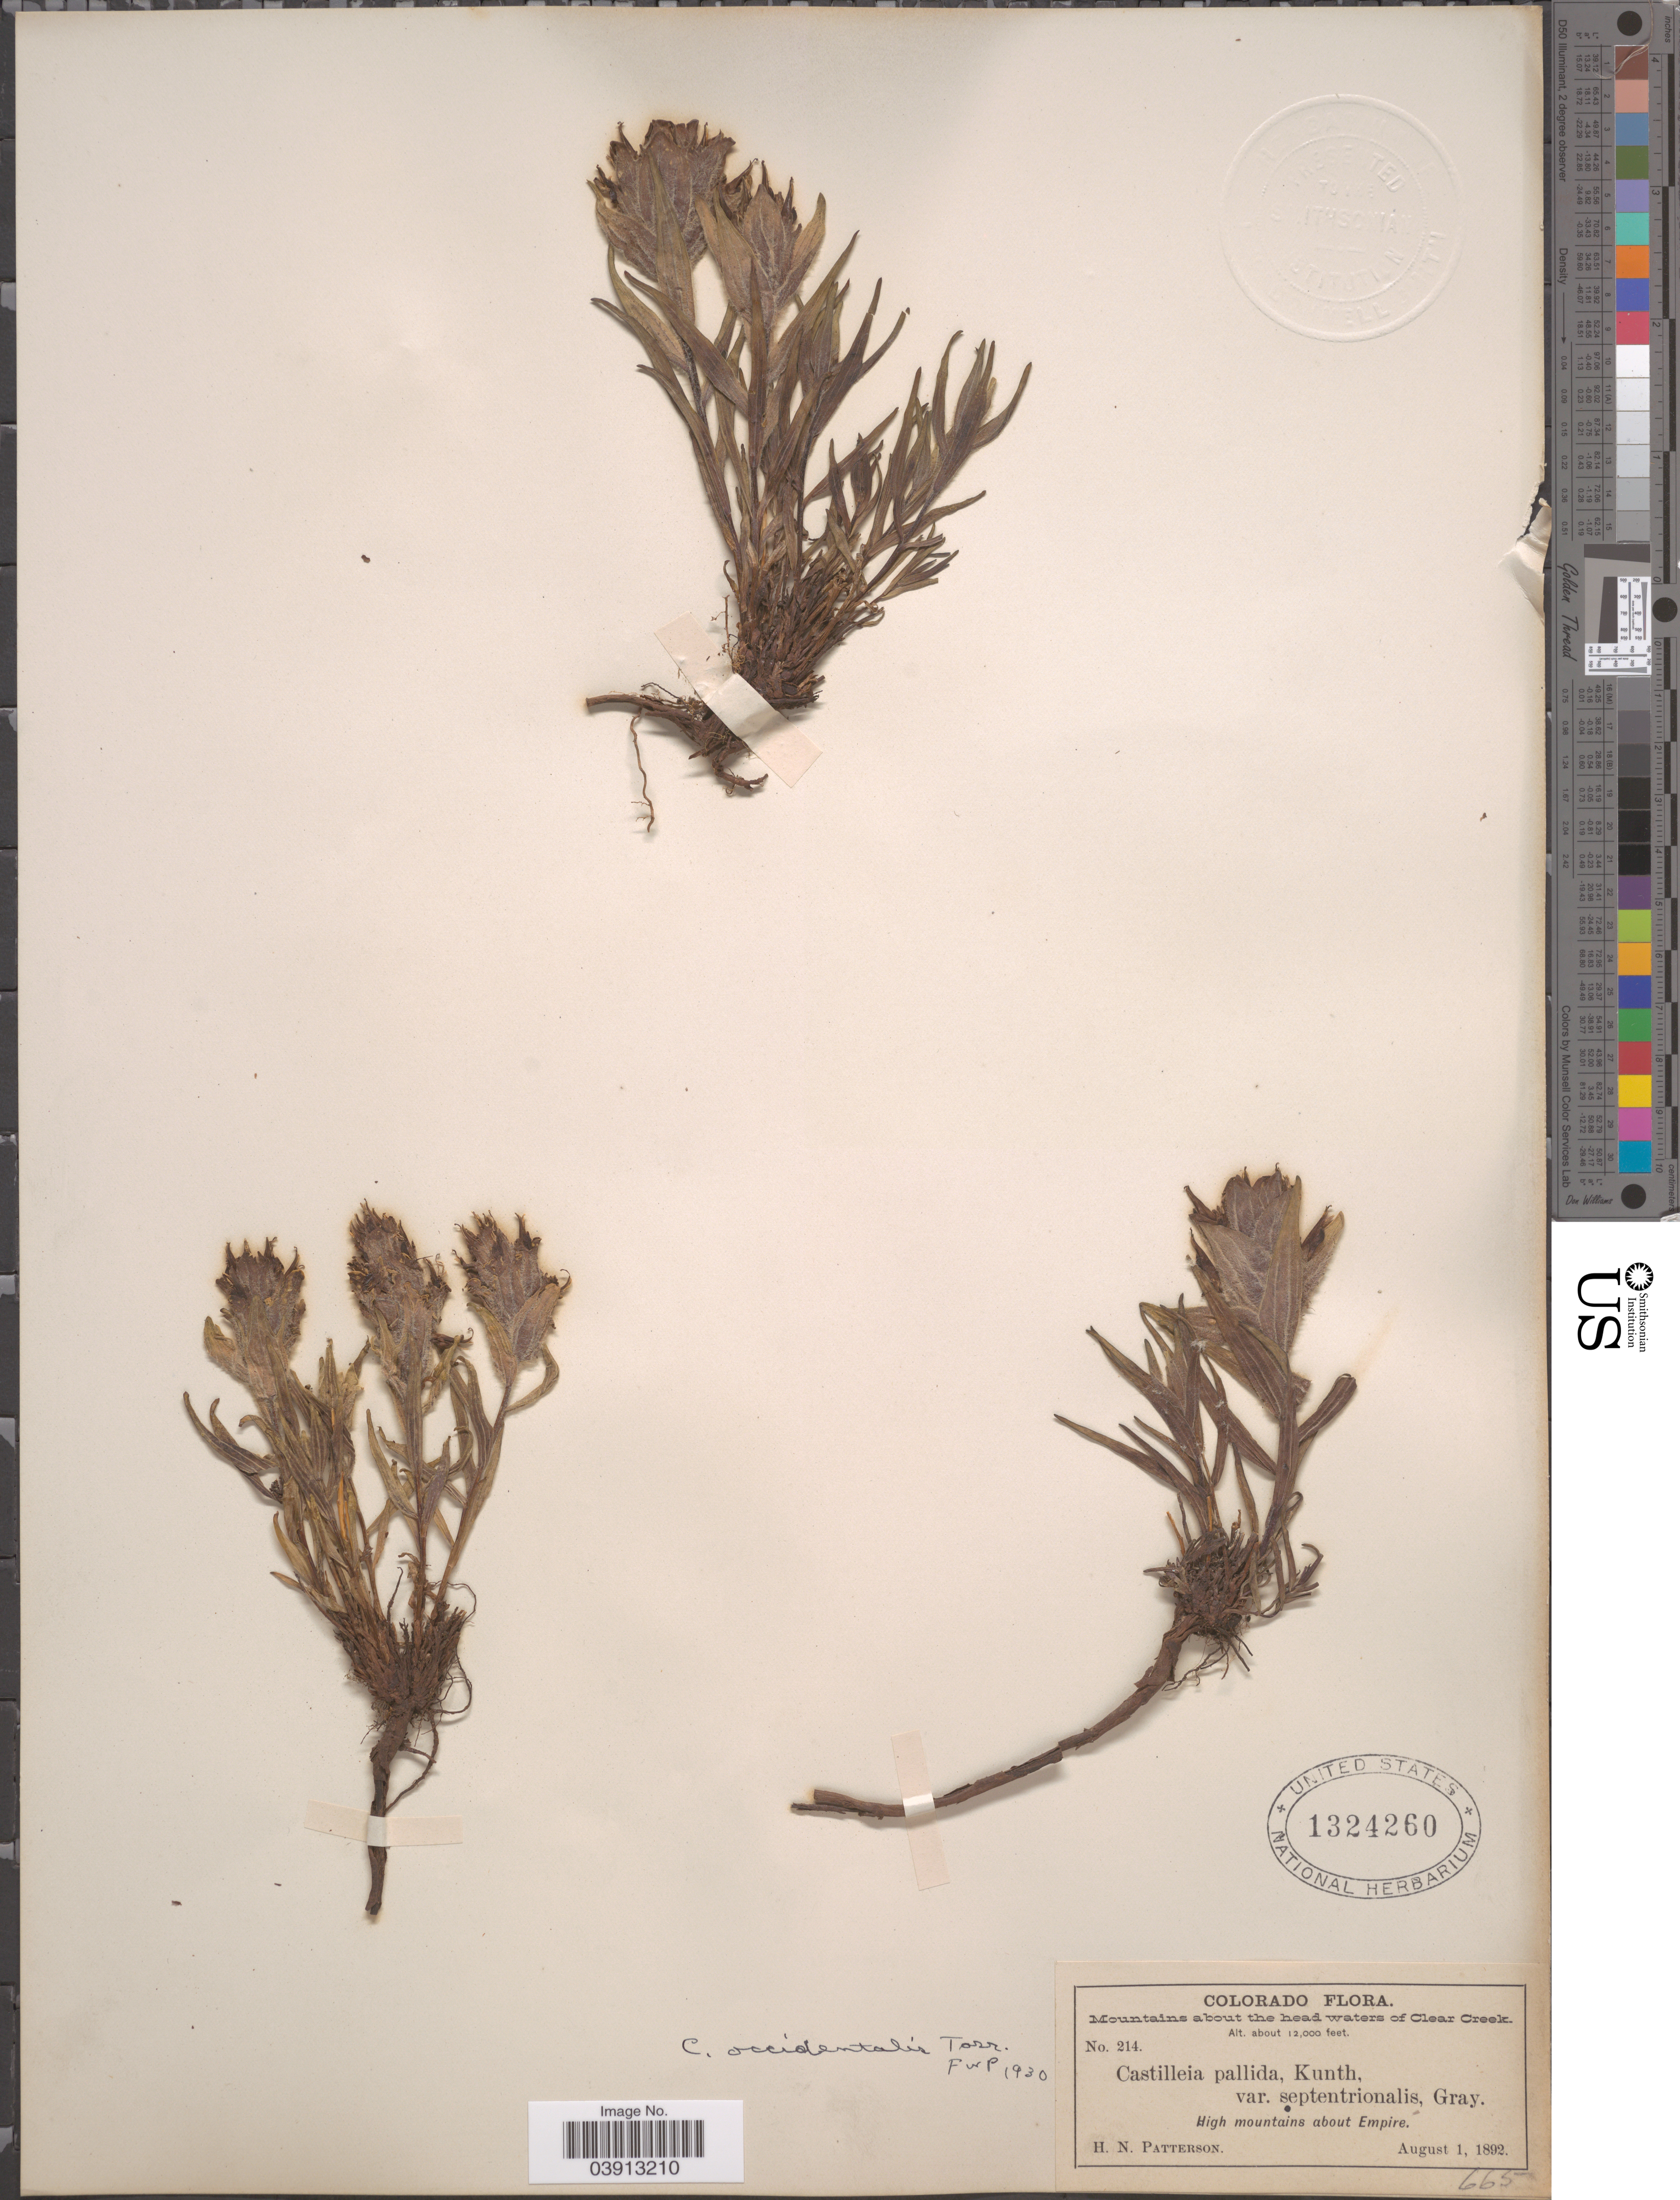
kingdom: Plantae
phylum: Tracheophyta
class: Magnoliopsida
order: Lamiales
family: Orobanchaceae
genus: Castilleja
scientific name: Castilleja occidentalis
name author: Torr.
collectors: H. N. Patterson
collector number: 214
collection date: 1892-08-01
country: United States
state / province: Colorado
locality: Mountains about the head waters of Clear Creek. High mountains about Empire.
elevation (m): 3658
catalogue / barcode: US 1324260